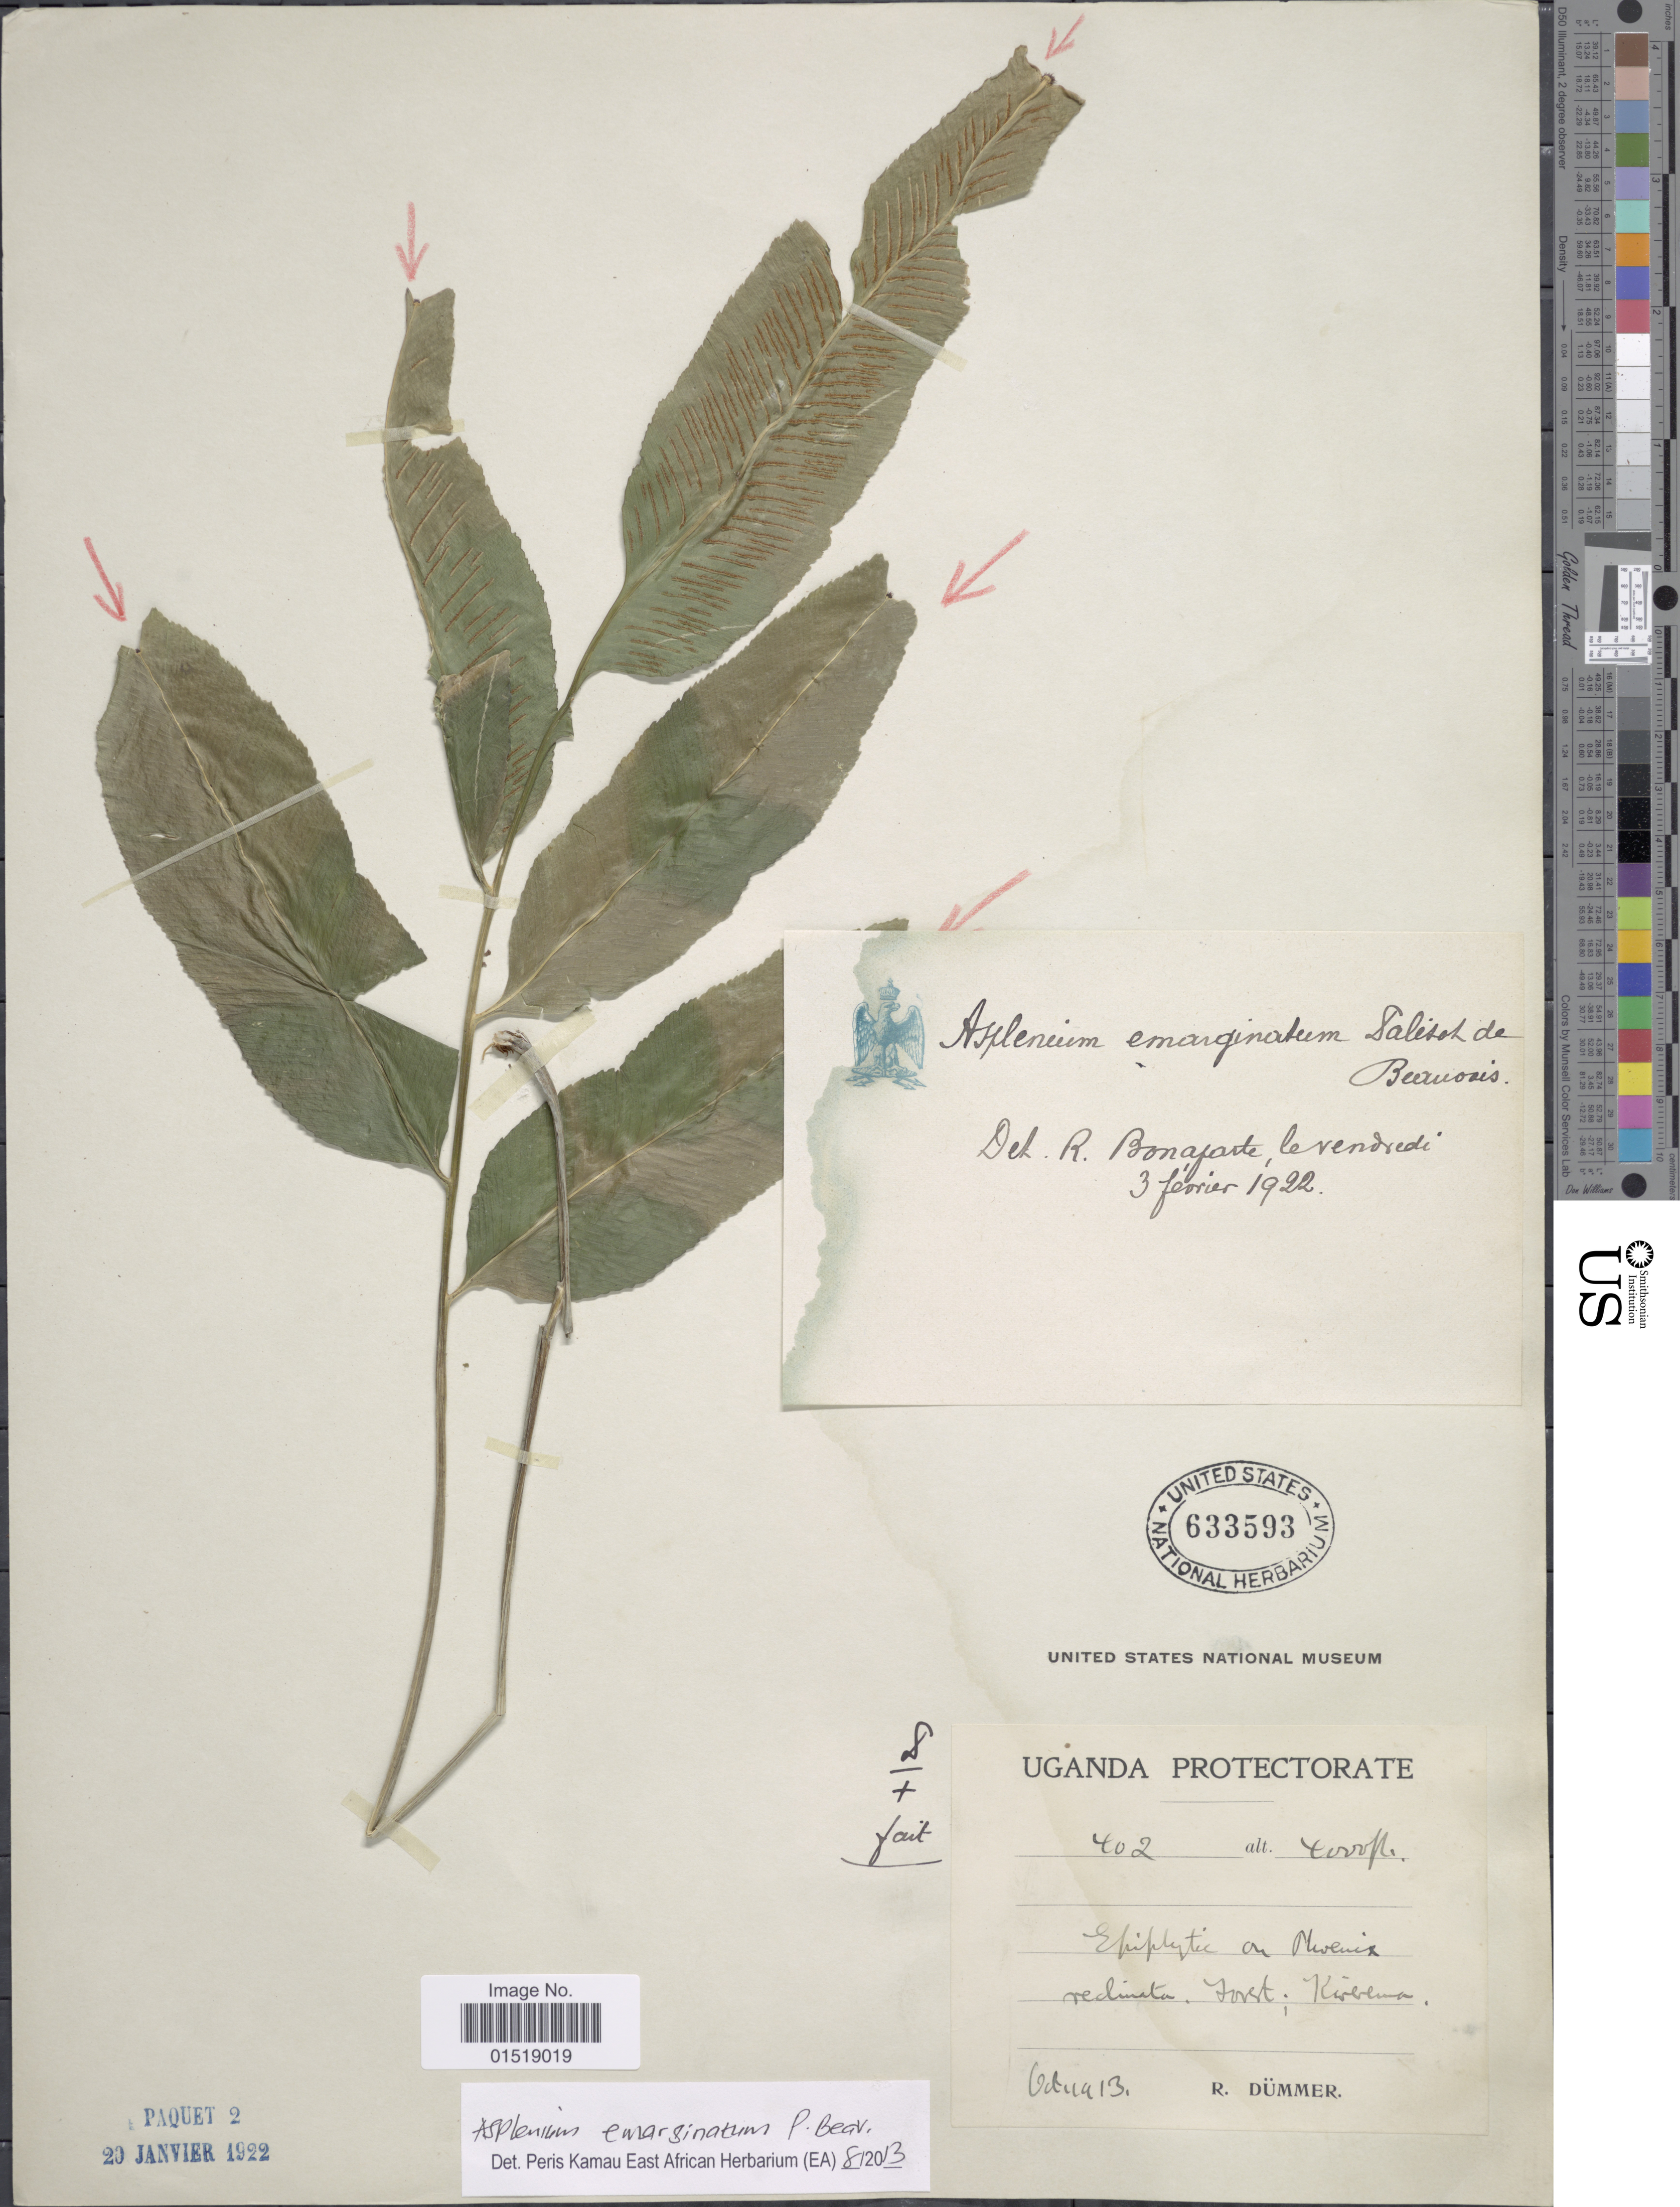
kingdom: Plantae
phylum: Tracheophyta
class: Polypodiopsida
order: Polypodiales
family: Aspleniaceae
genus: Asplenium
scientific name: Asplenium emarginatum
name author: P. Beauv.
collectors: R. A. Dümmer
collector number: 402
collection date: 1913-10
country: Uganda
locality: Kirerema.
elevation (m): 1219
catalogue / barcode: US 633593